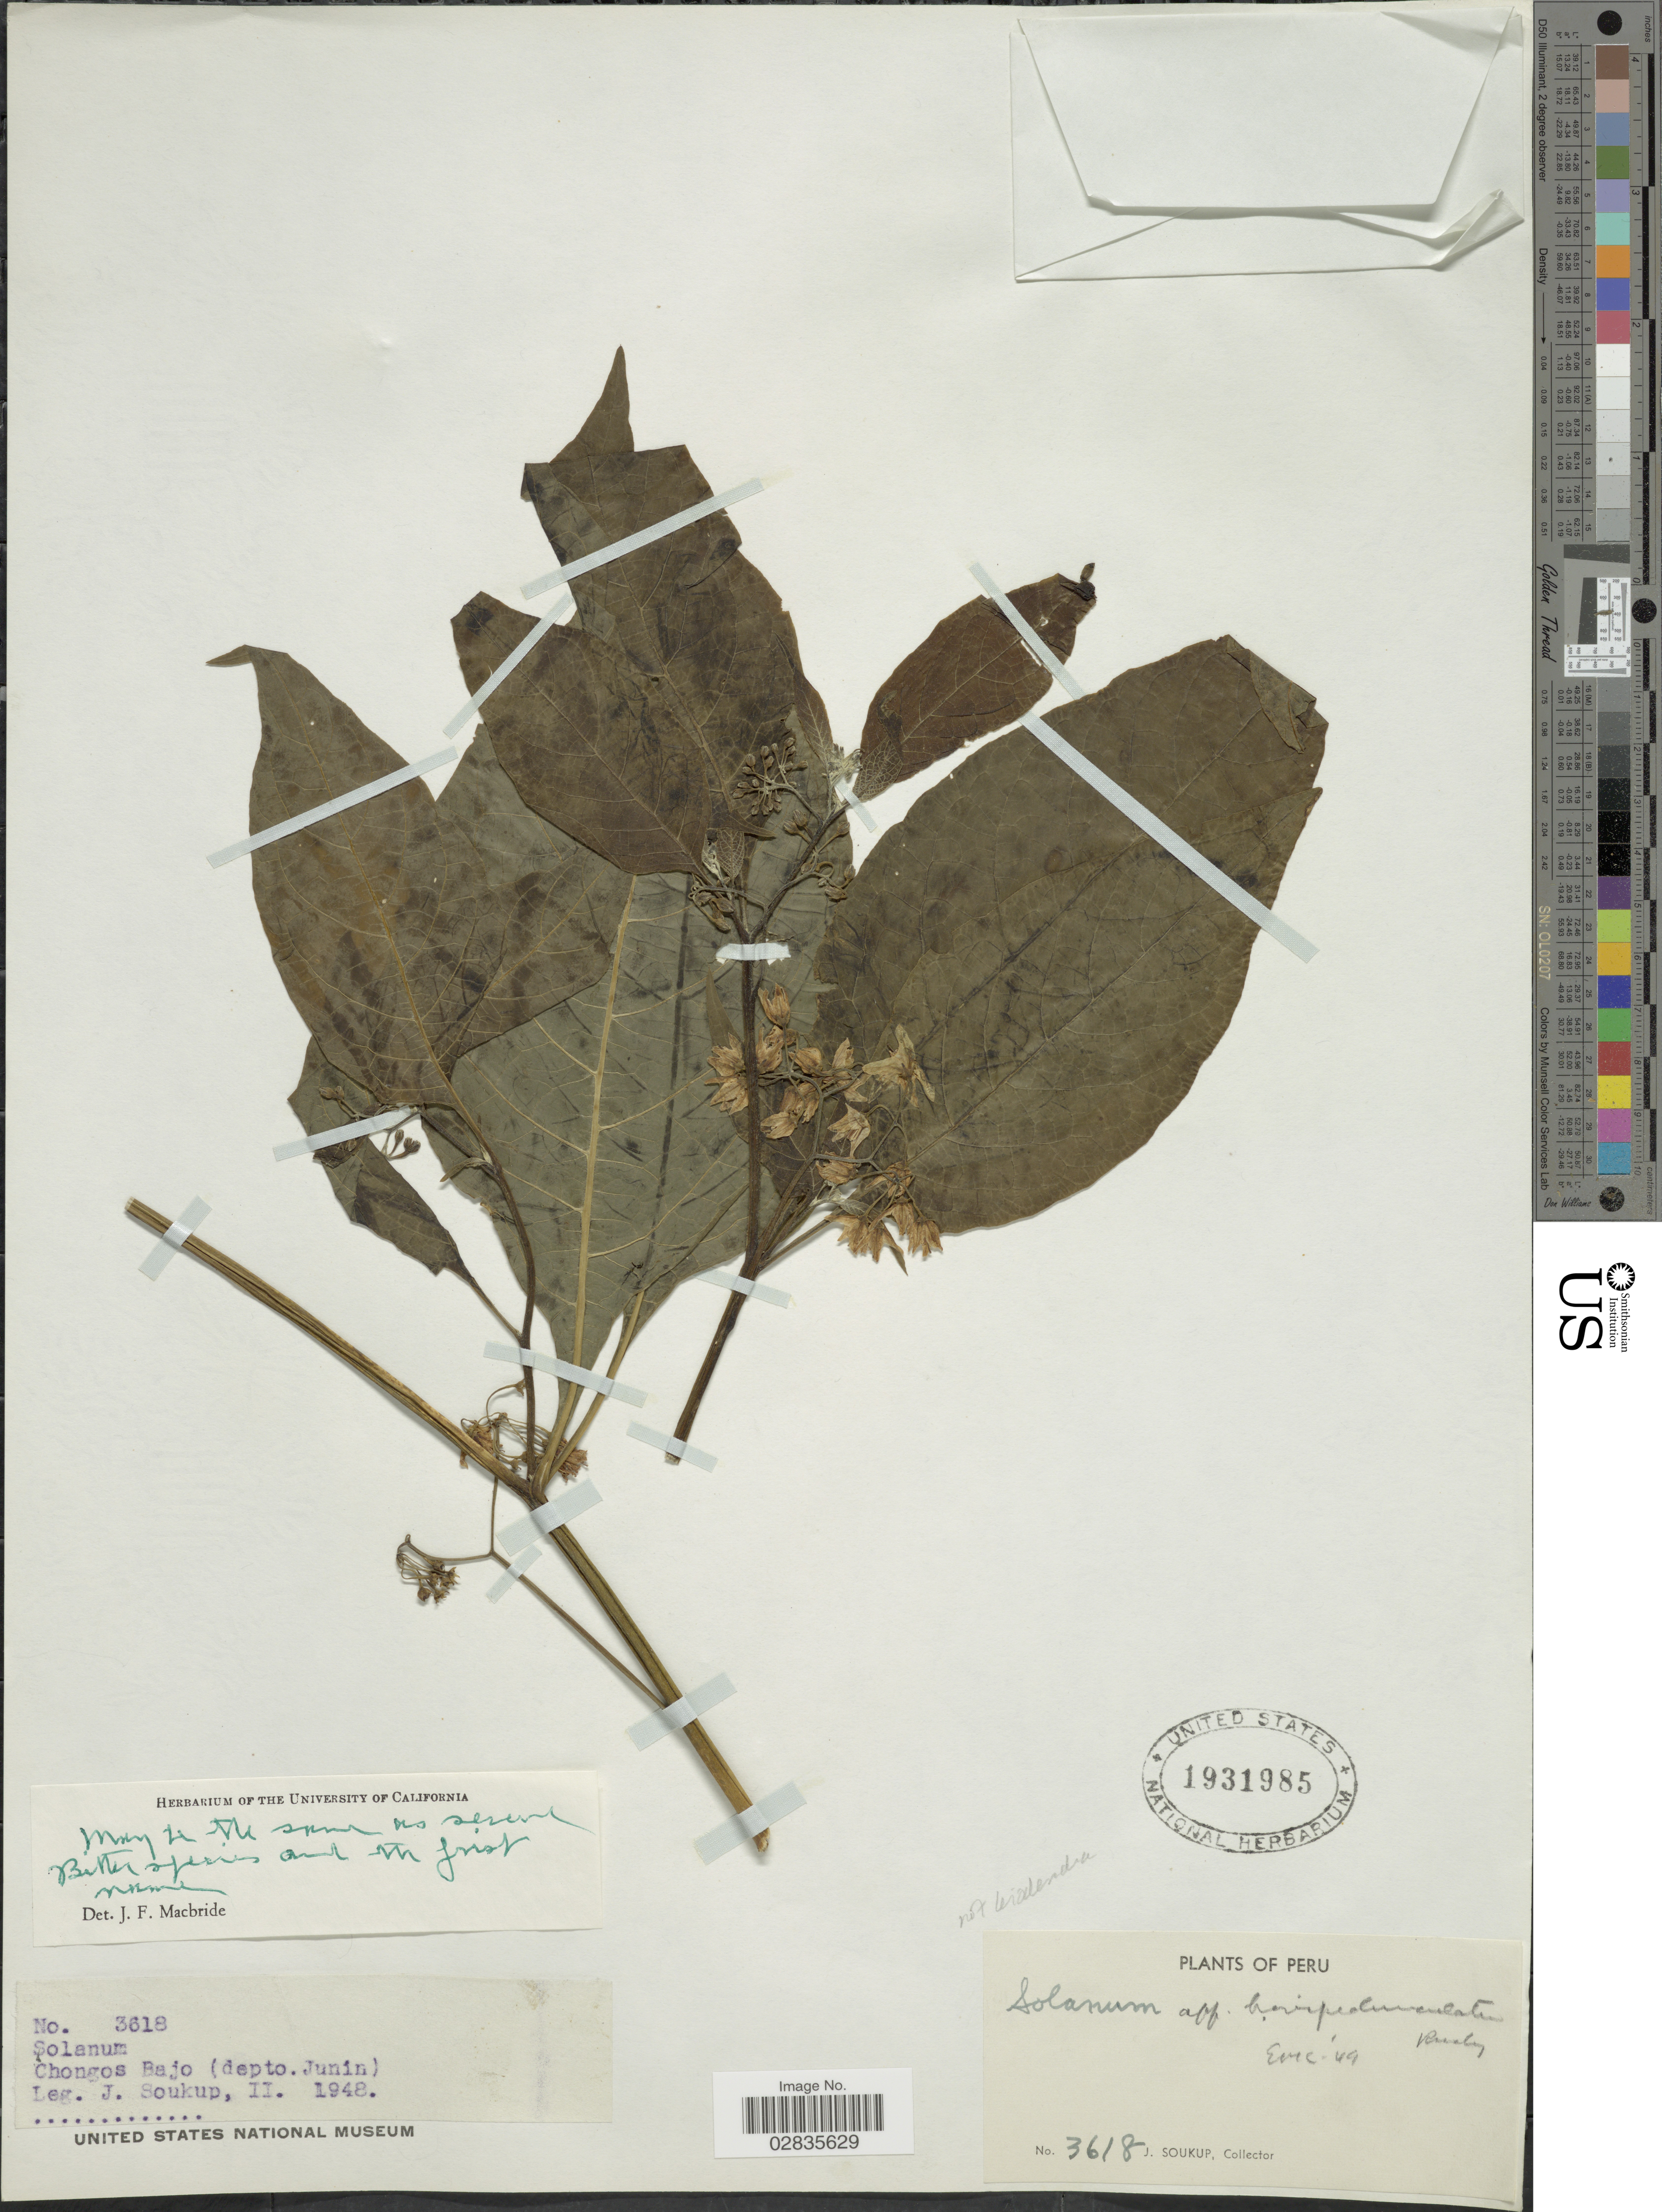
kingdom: Plantae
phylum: Tracheophyta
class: Magnoliopsida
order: Solanales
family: Solanaceae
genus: Solanum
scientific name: Solanum brevipedunculatum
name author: Rusby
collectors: J. Soukup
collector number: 3618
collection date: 1948-02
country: Peru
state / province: Junín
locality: Chongos Bajo (depto. Junin).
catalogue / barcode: US 1931985